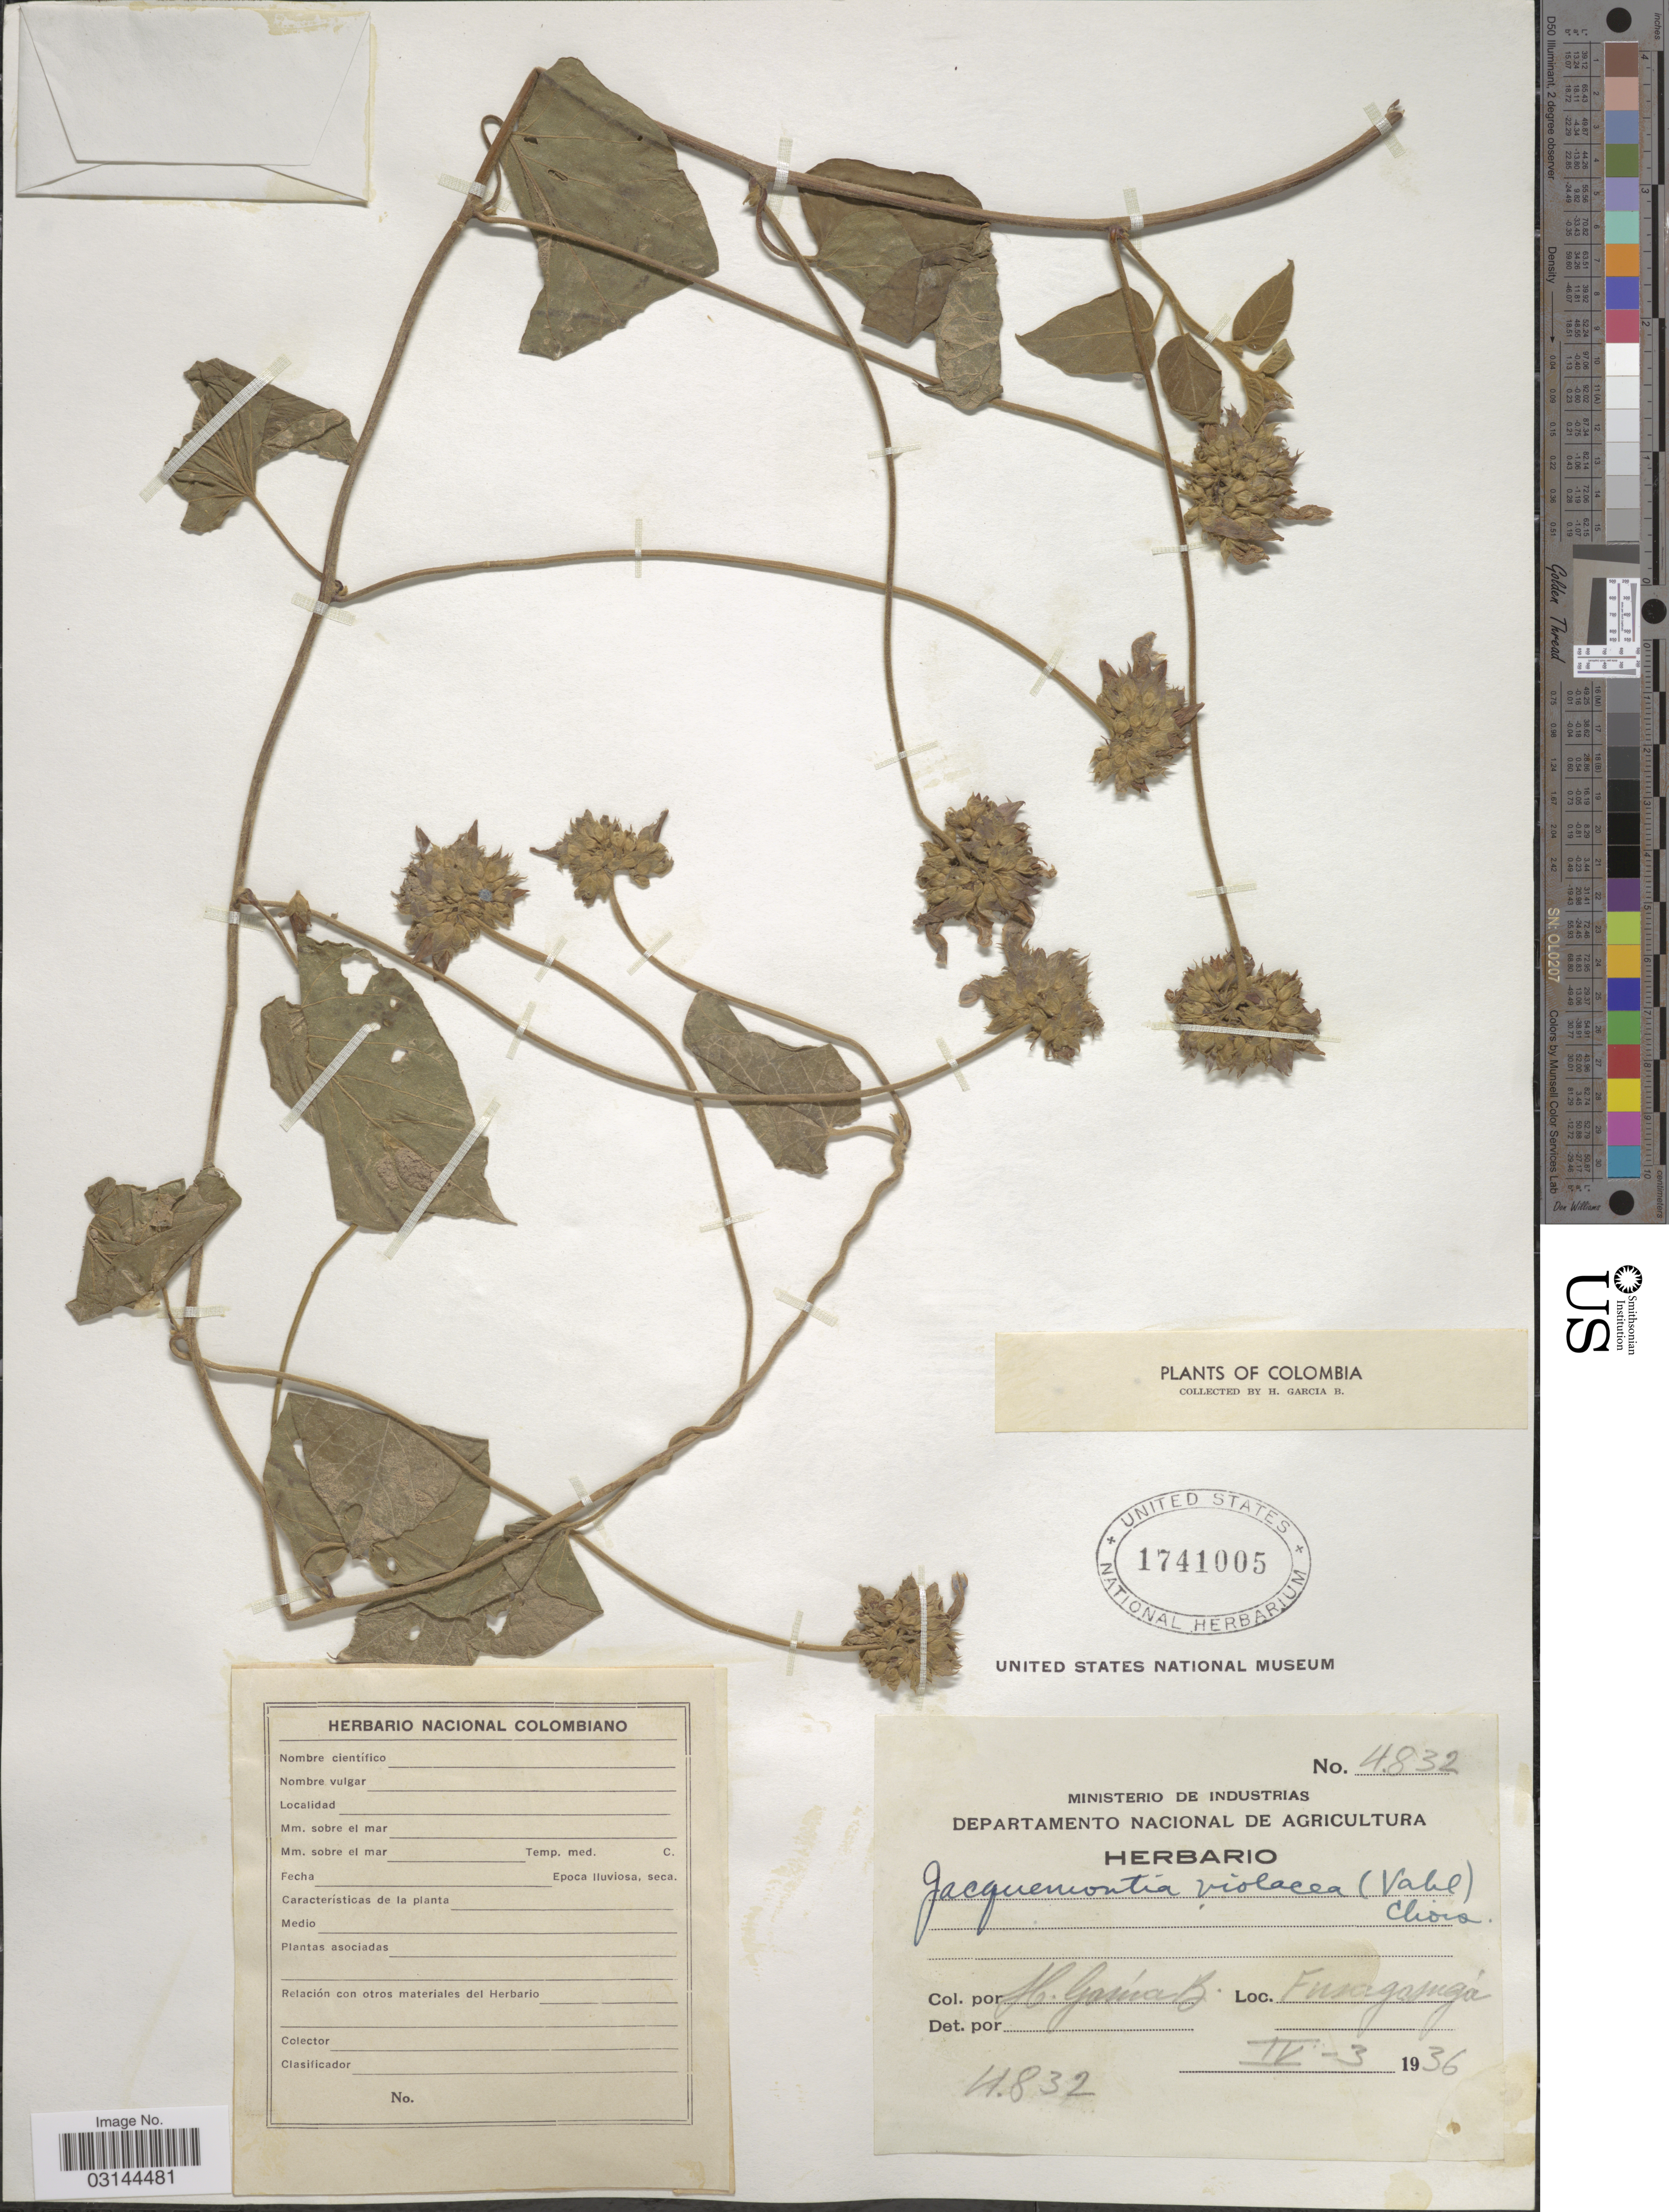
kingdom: Plantae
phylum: Tracheophyta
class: Magnoliopsida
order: Solanales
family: Convolvulaceae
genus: Jacquemontia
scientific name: Jacquemontia violacea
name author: Choisy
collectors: H. García B.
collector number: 4832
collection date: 1936-04-03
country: Colombia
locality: Fusagasugá.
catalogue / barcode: US 1741005